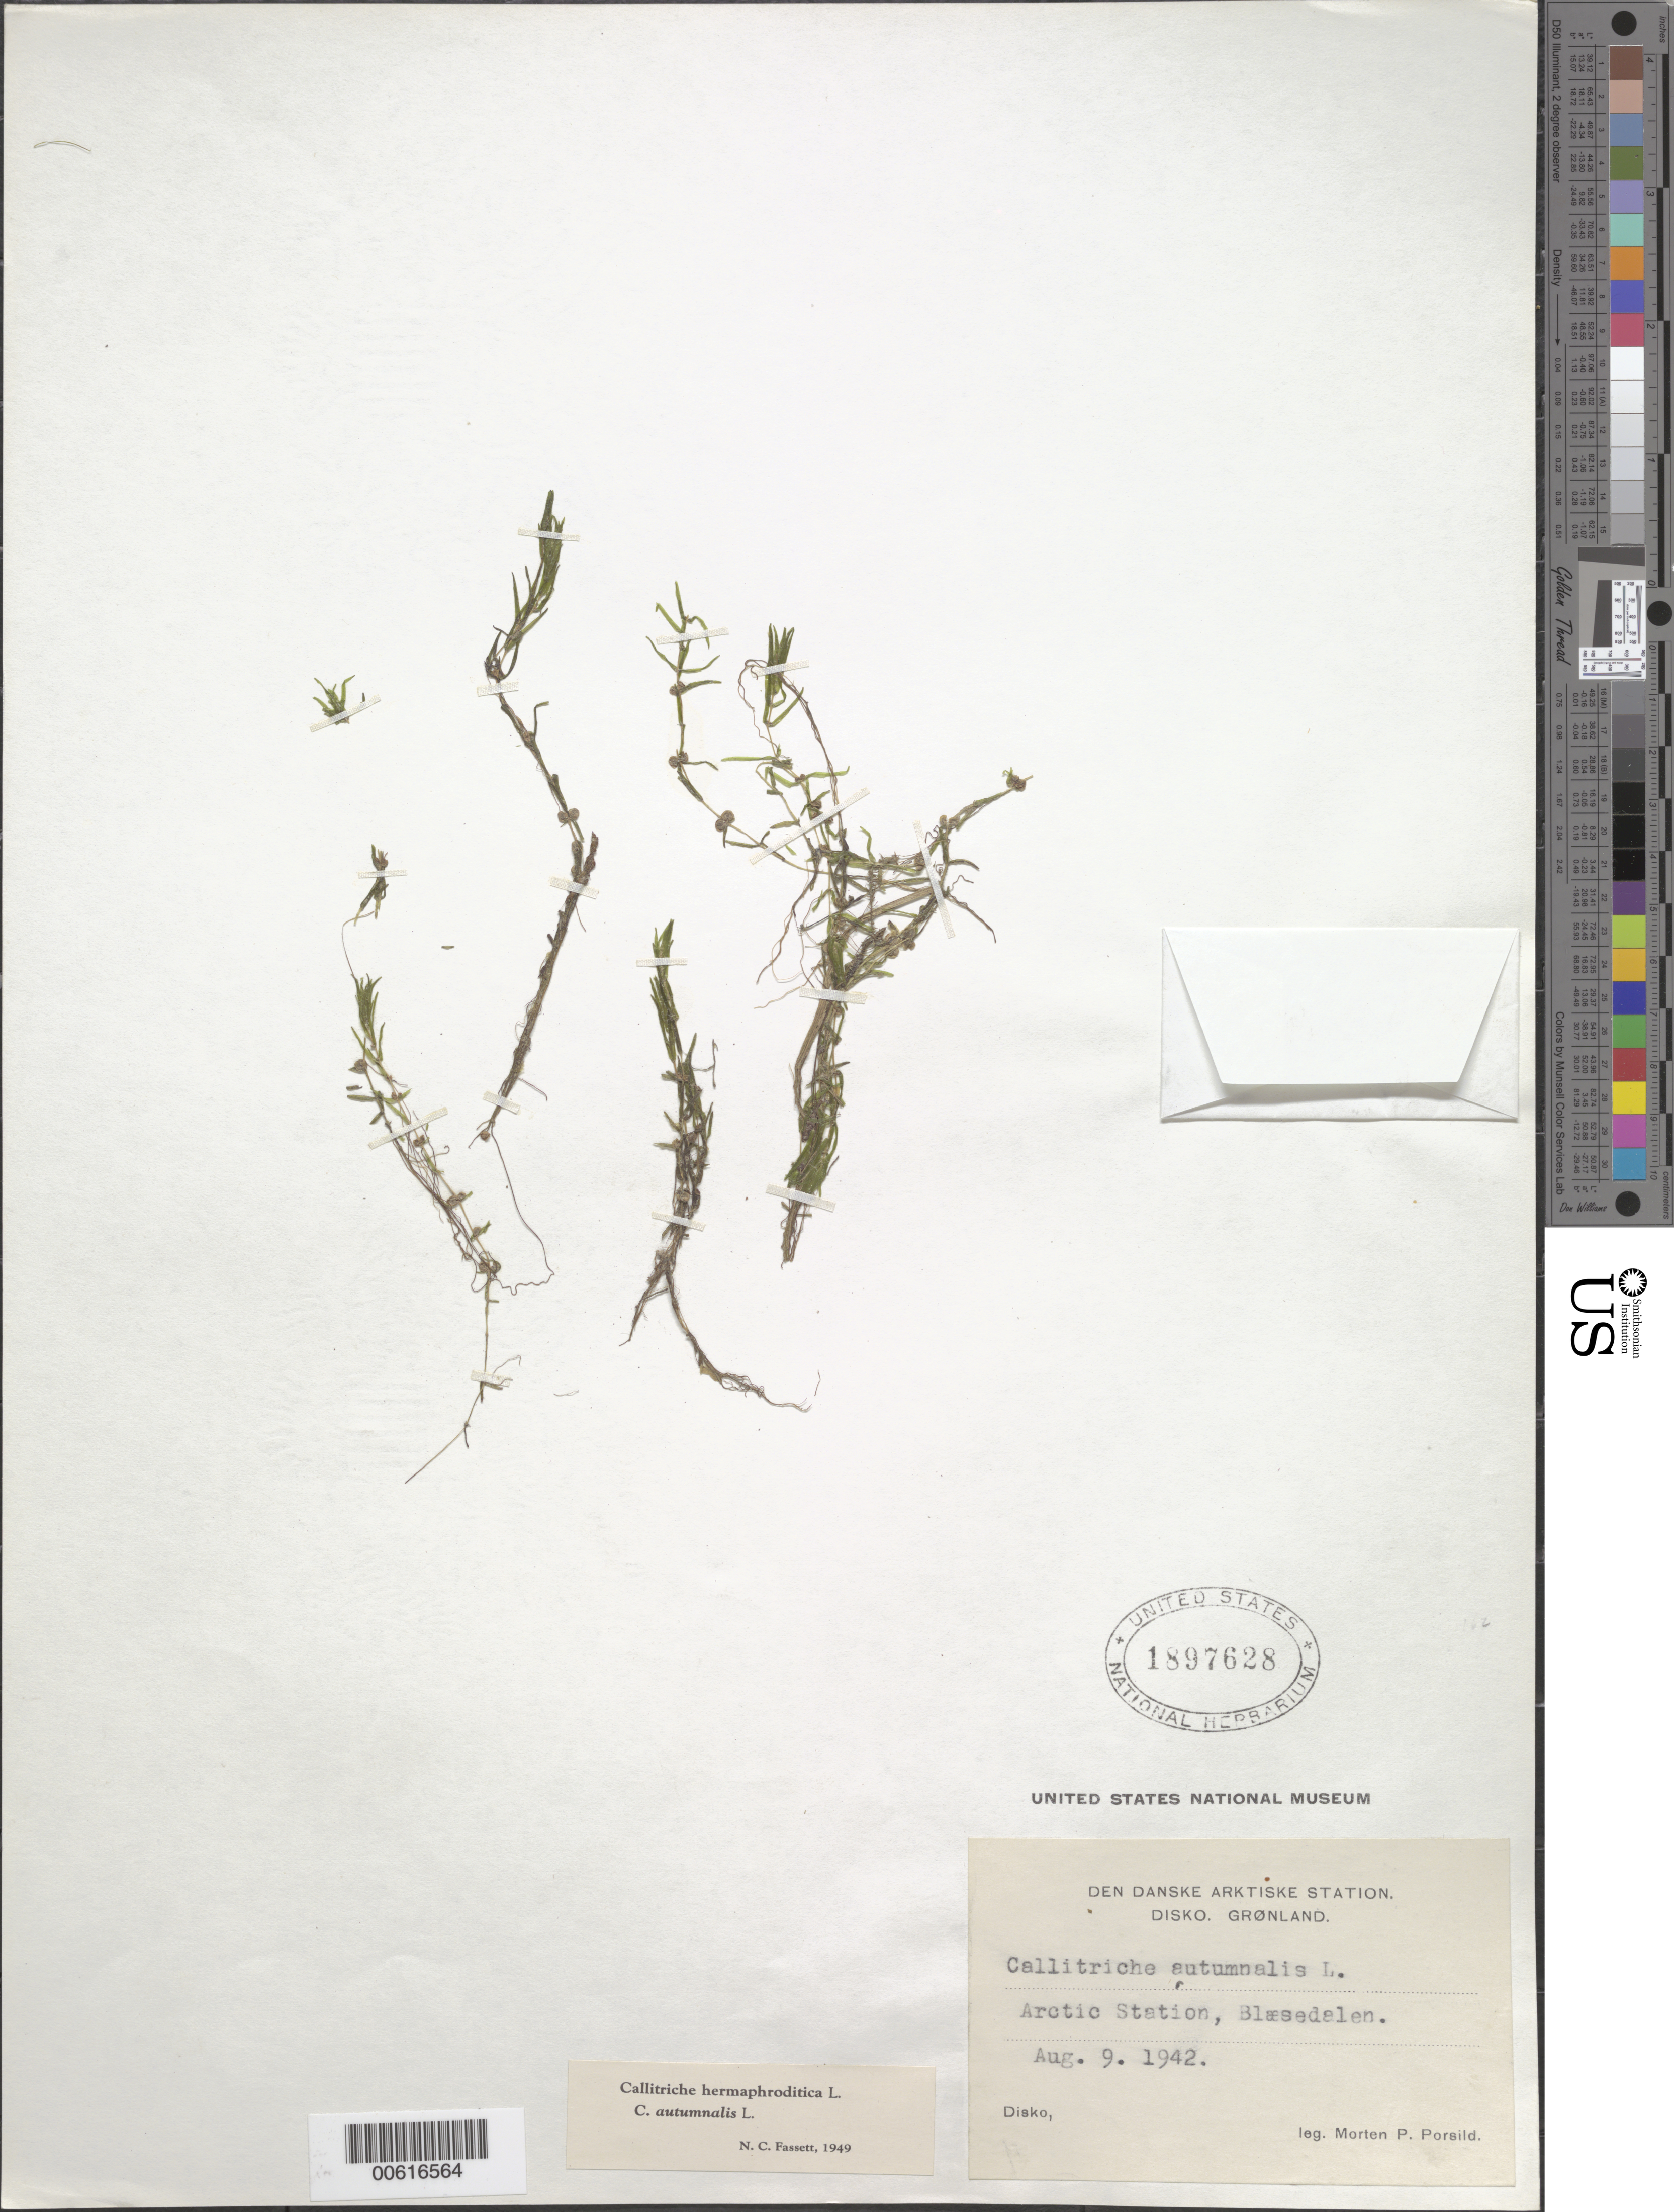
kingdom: Plantae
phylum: Tracheophyta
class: Magnoliopsida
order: Lamiales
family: Plantaginaceae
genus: Callitriche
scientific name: Callitriche hermaphroditica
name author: L.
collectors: M. P. Porsild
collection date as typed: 09 Aug 1842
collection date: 1842-08-09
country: Greenland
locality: Arctic Station, Blaesedalen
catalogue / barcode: US 1897628